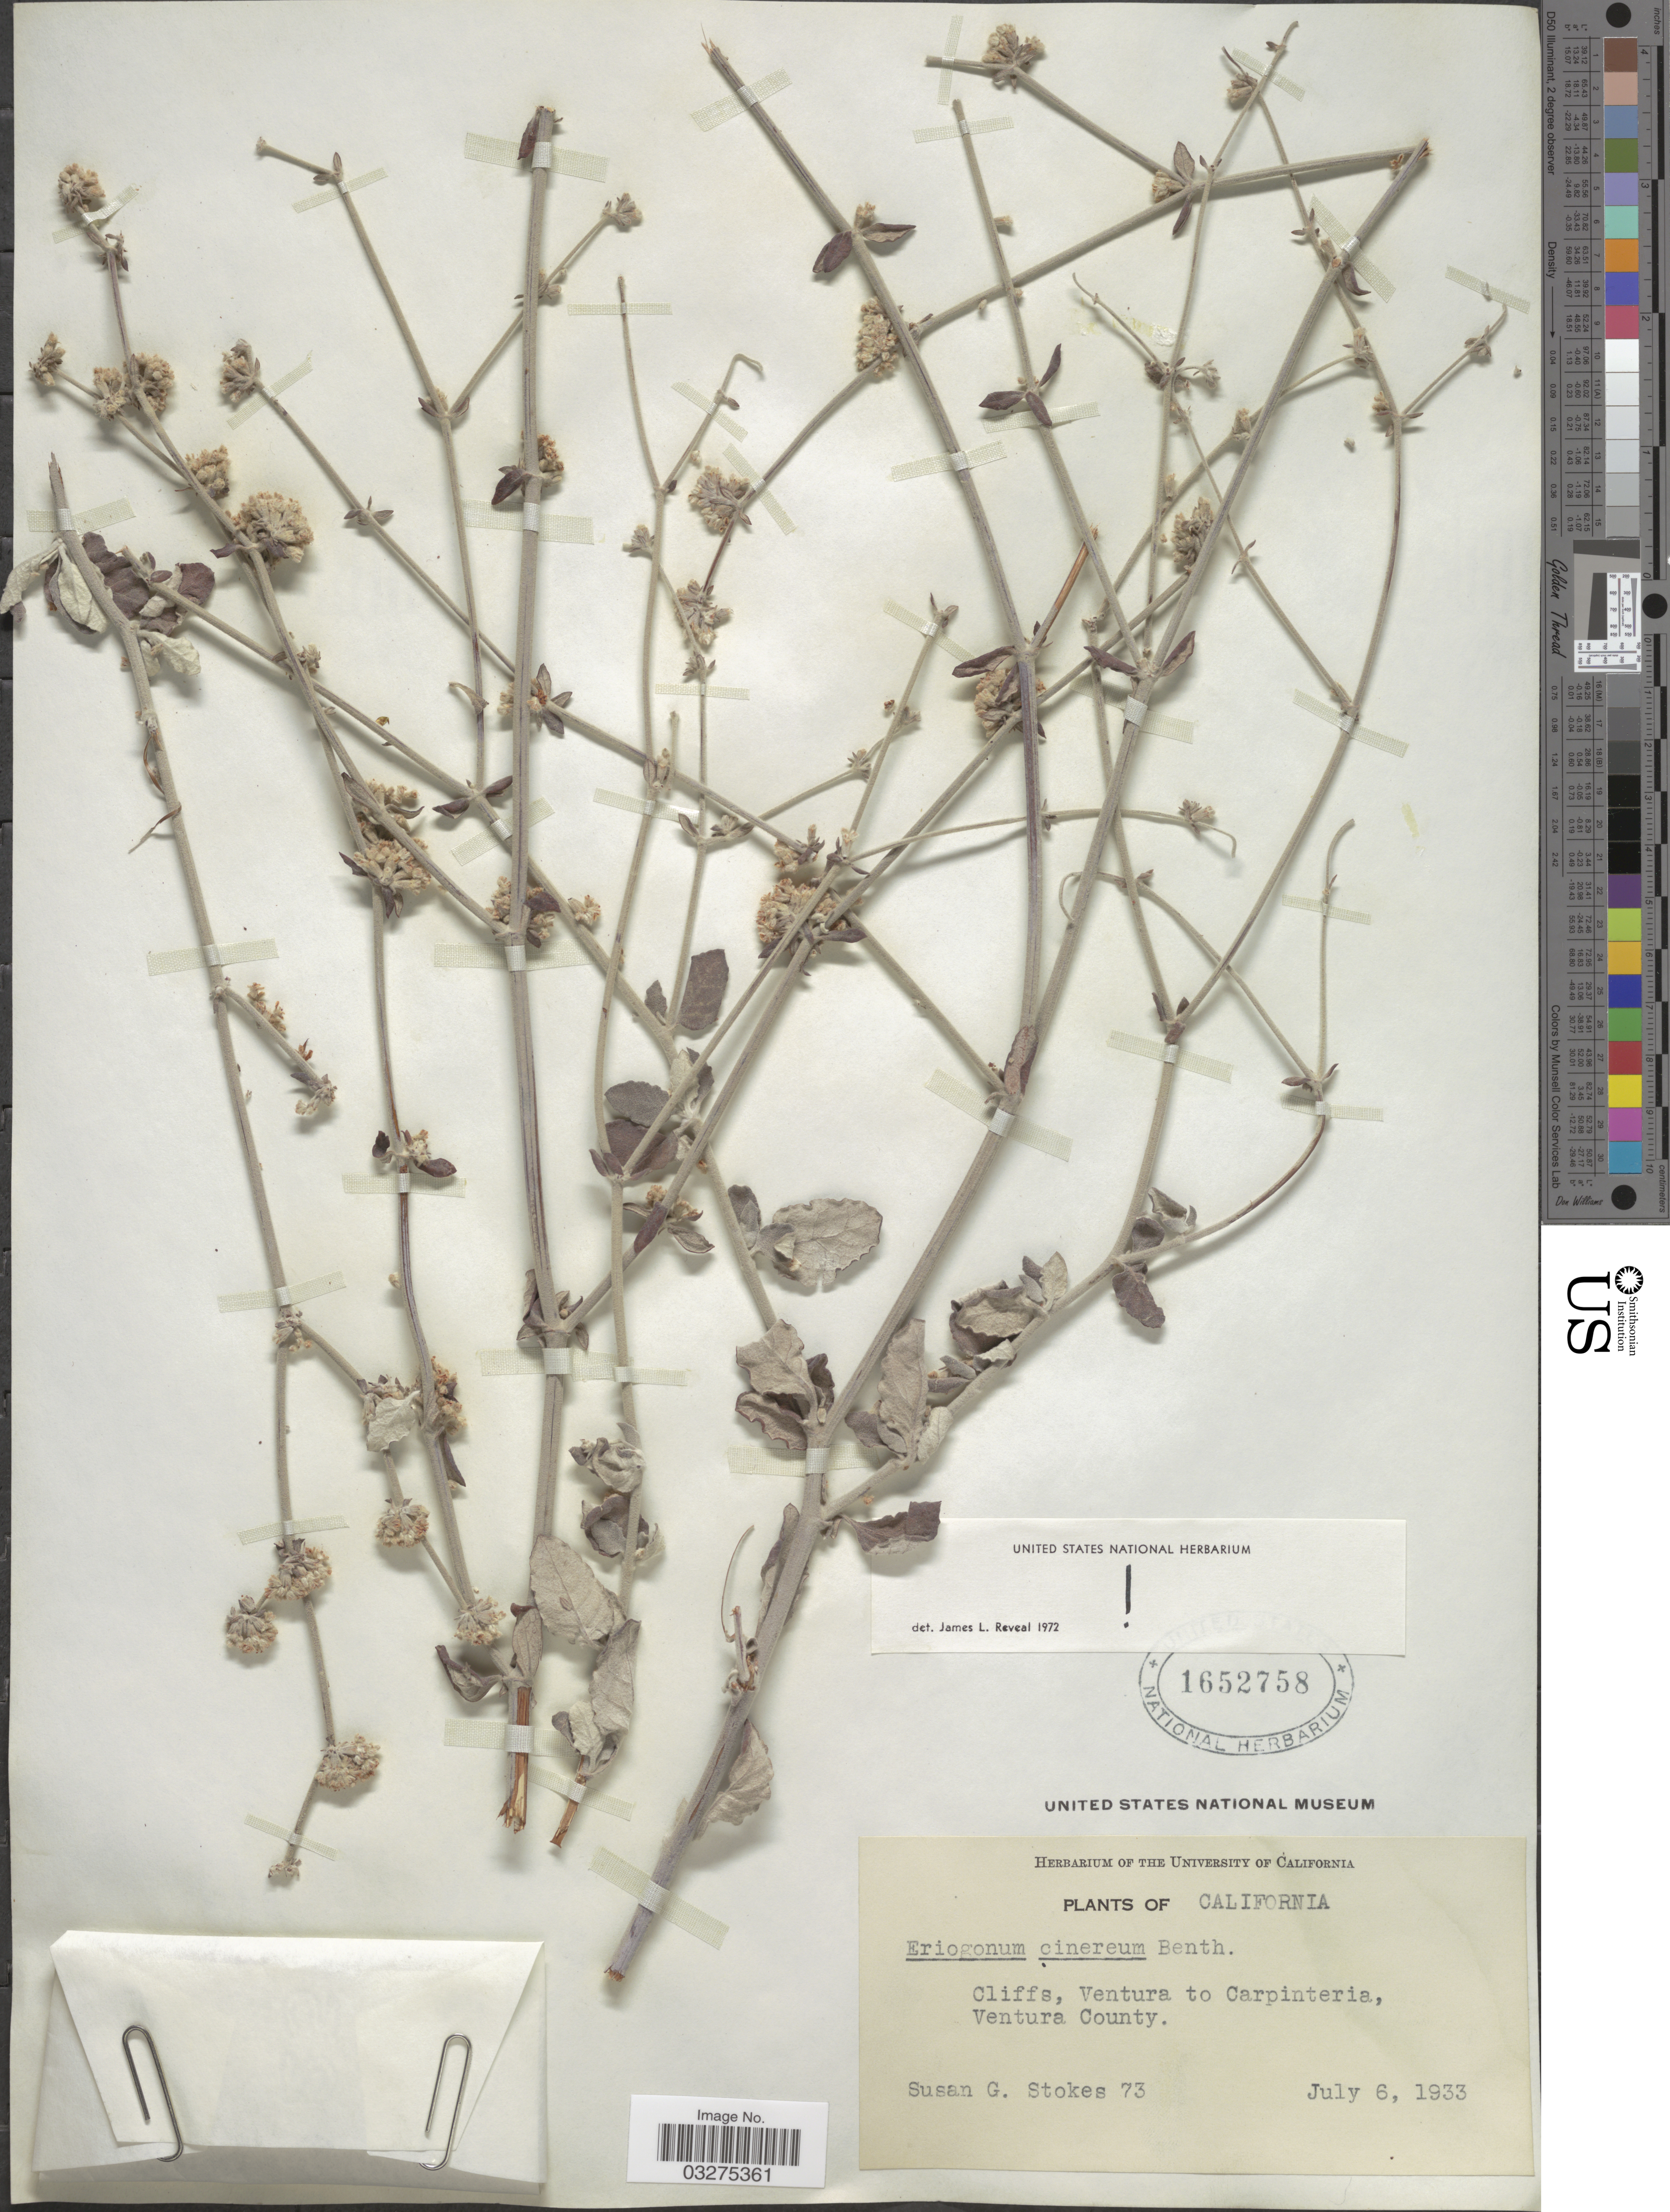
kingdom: Plantae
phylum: Tracheophyta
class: Magnoliopsida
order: Caryophyllales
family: Polygonaceae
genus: Eriogonum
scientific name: Eriogonum cinerum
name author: Benth.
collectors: S. G. Stokes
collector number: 73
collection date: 1933-07-06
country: United States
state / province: California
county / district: Ventura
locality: Cliffs, Ventura to Carpinteria, Ventura County.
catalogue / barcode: US 1652758